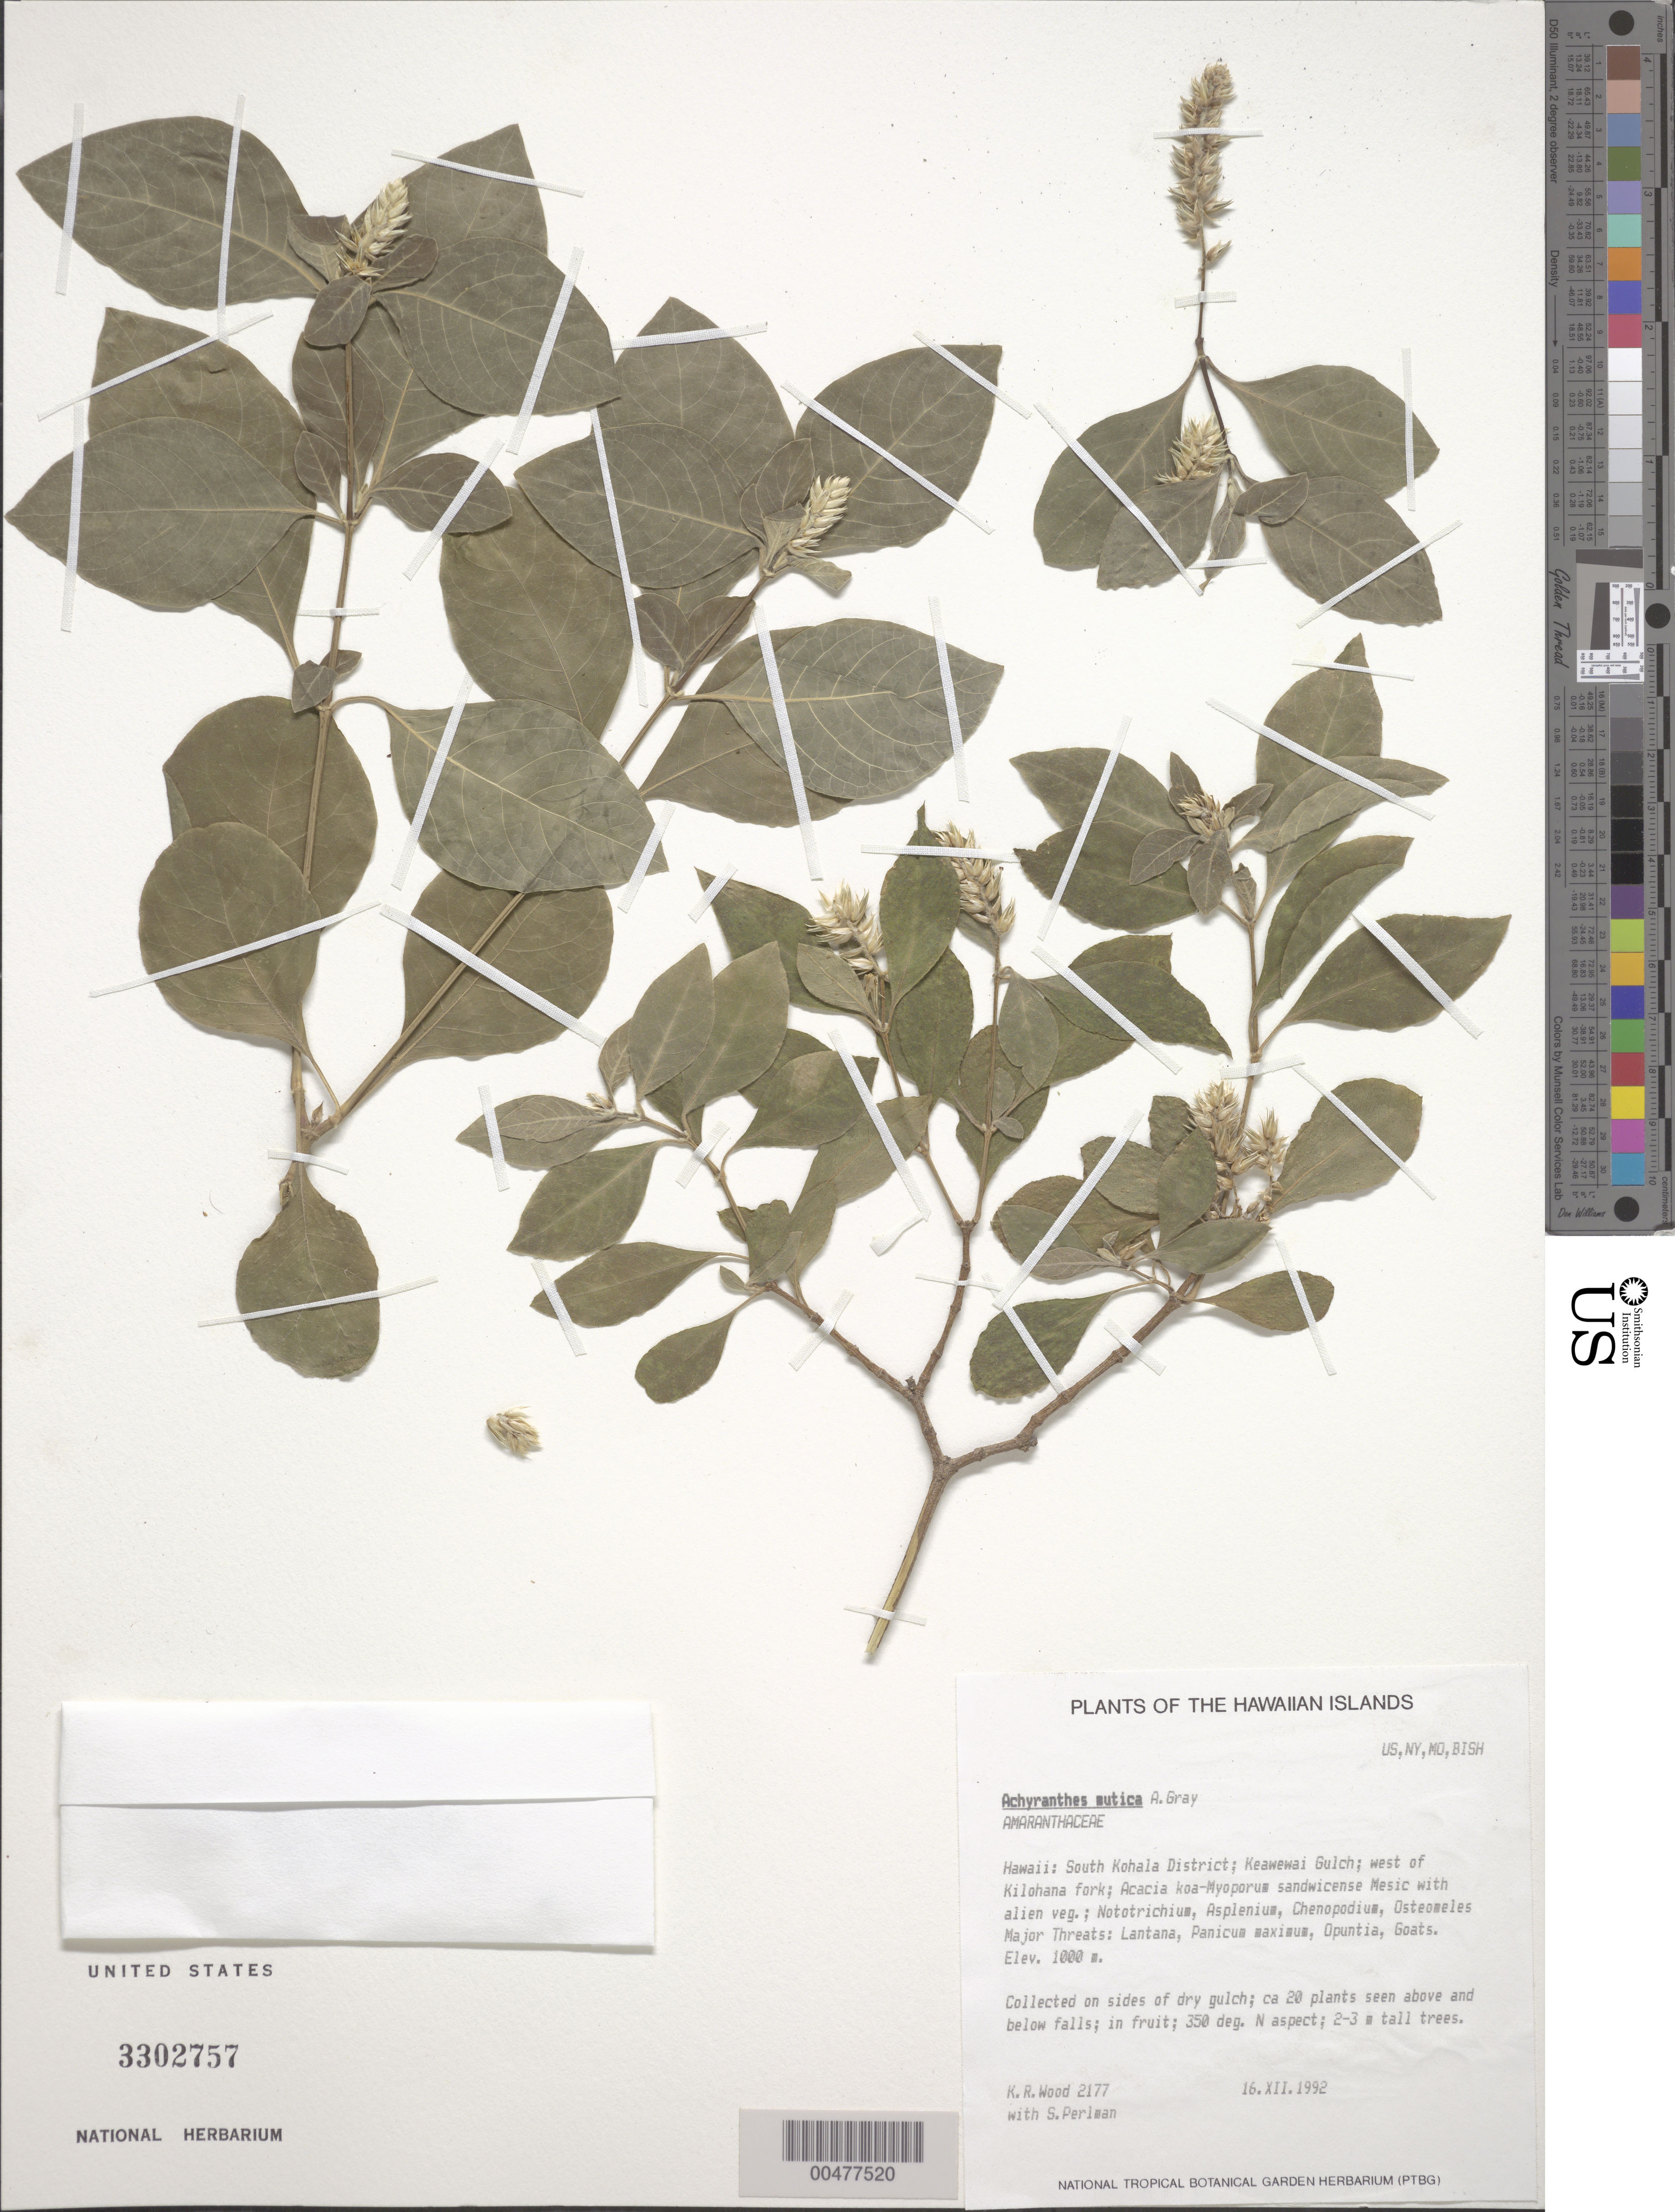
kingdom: Plantae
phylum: Tracheophyta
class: Magnoliopsida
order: Caryophyllales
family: Amaranthaceae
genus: Achyranthes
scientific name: Achyranthes mutica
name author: A. Gray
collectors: K. R. Wood & S. P. Perlman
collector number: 2177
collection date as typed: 16 Dec 1992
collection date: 1992-12-16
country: United States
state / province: Hawaii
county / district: Hawaii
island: Hawaii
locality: South Kohala Dist., Keawewai Gulch, W of Kilohana Fork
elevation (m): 1000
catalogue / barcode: US 3302757